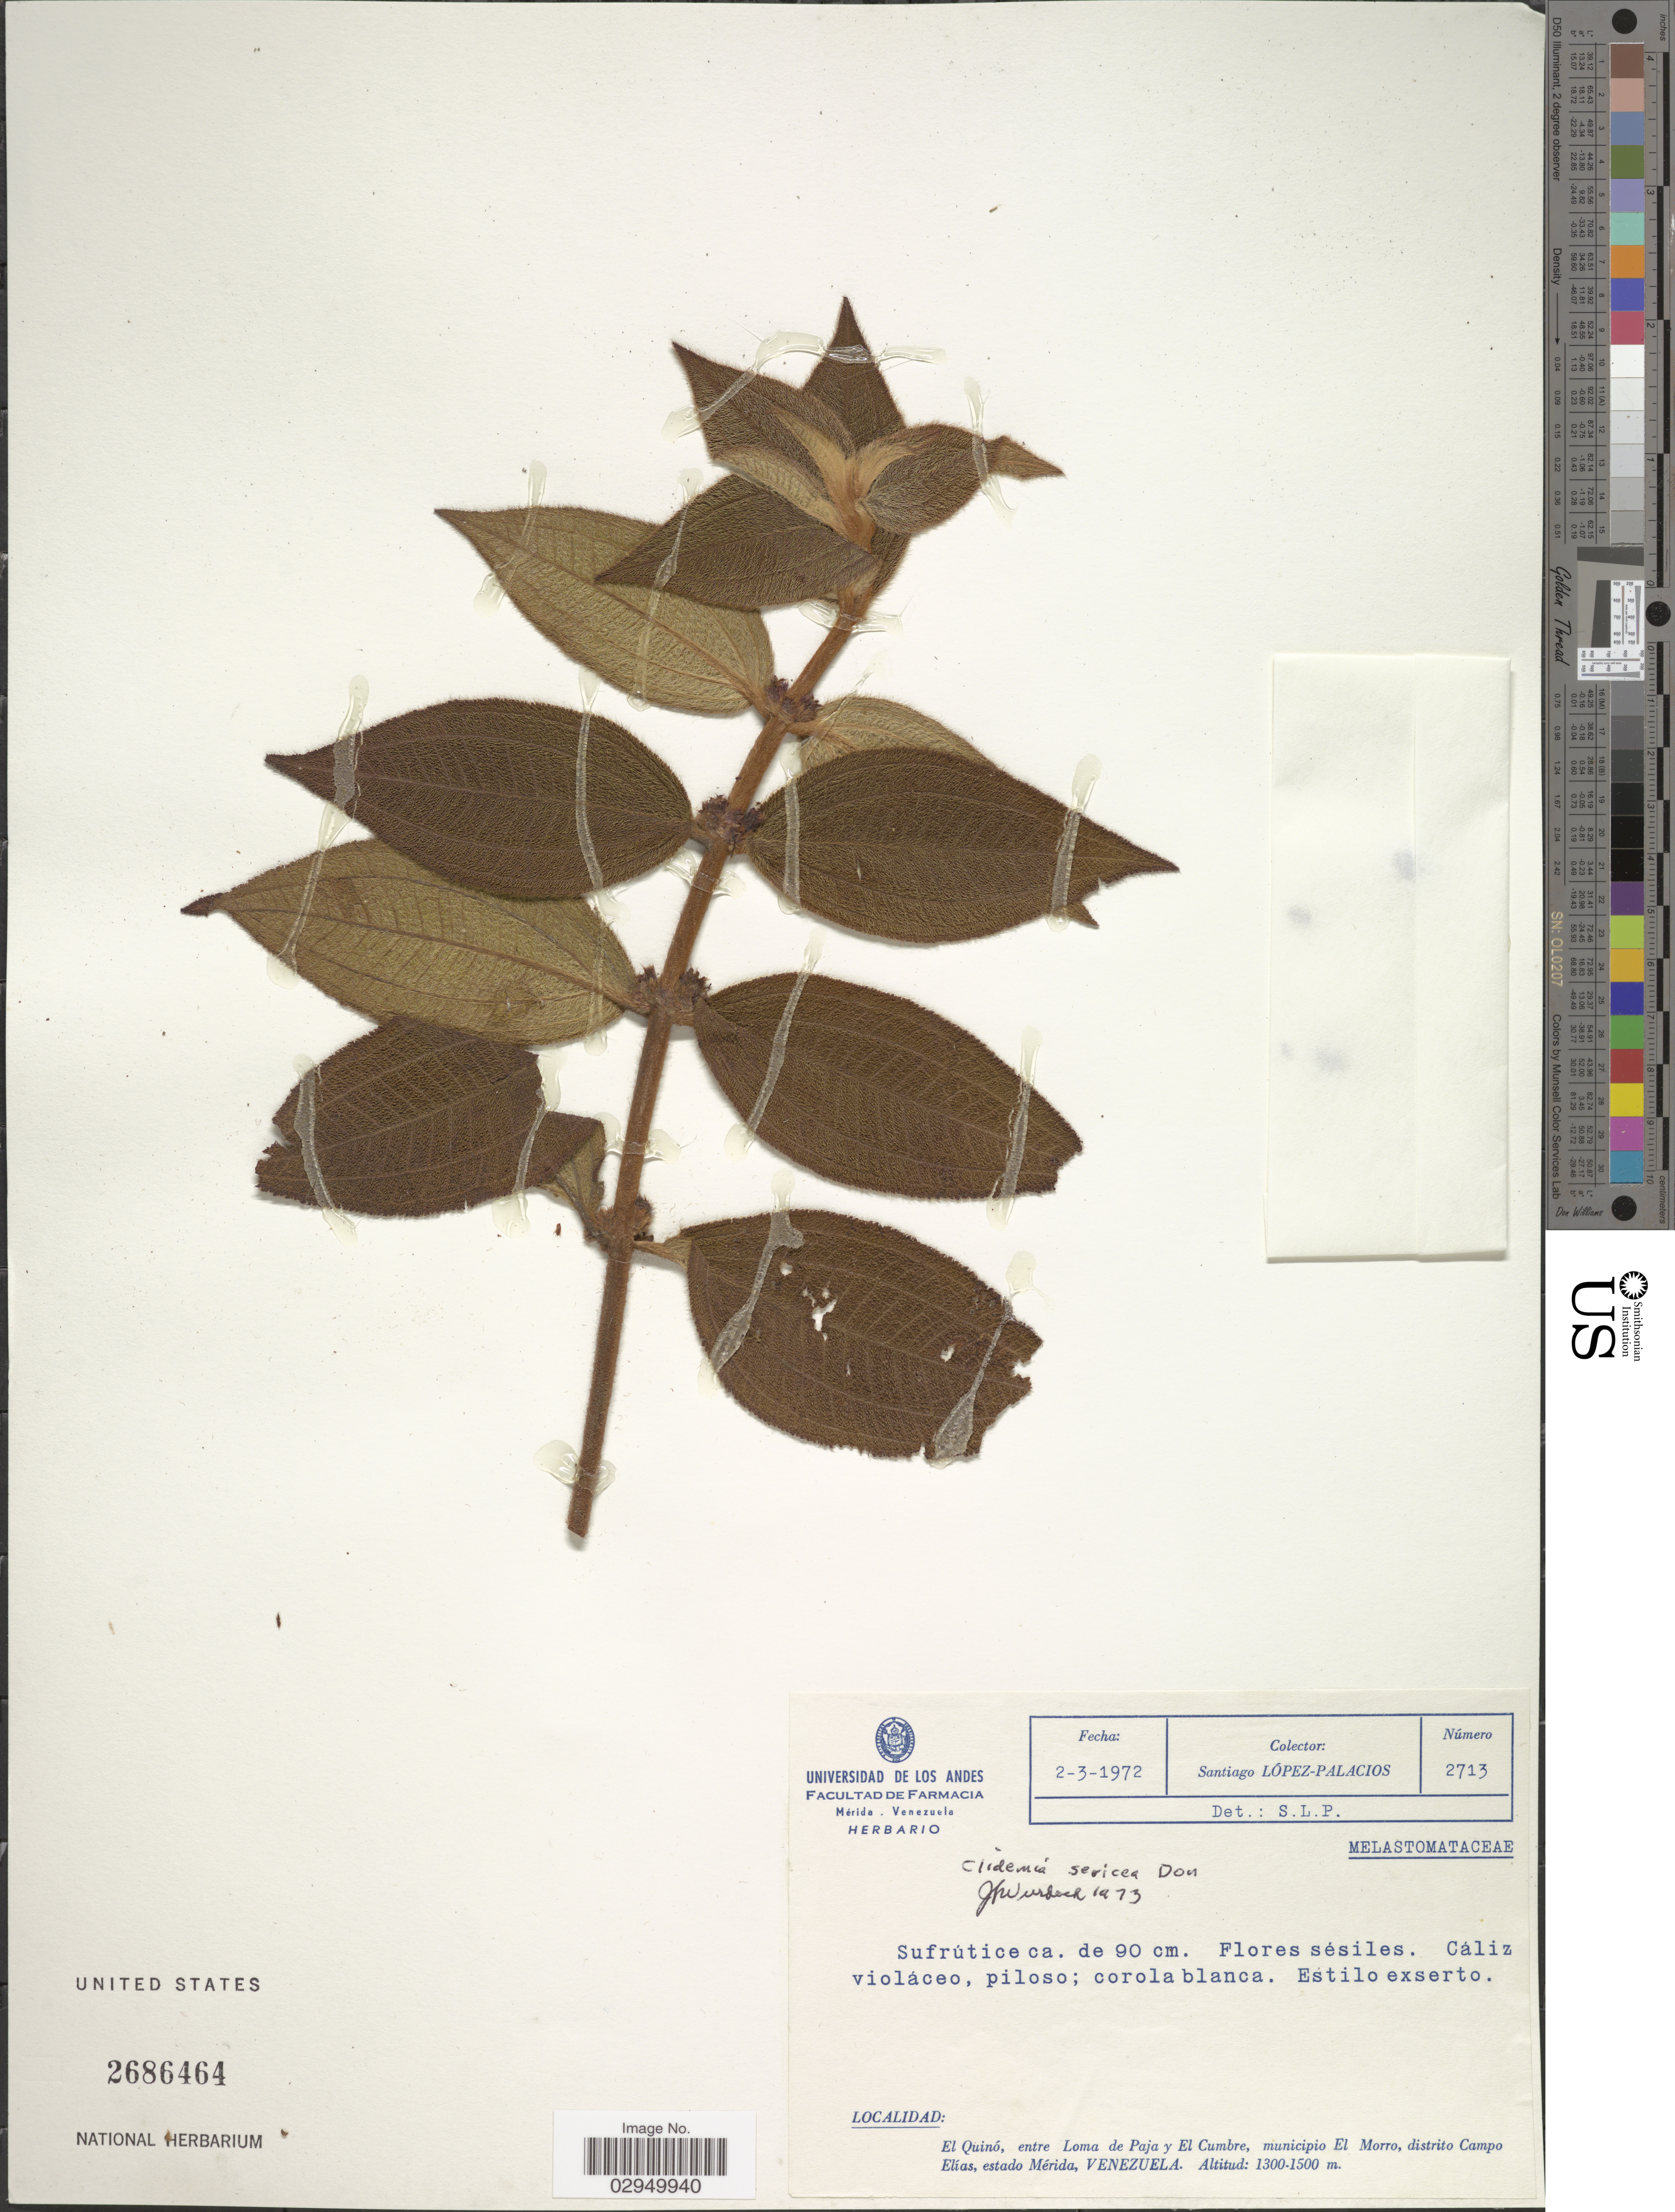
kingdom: Plantae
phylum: Tracheophyta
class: Magnoliopsida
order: Myrtales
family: Melastomataceae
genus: Clidemia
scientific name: Clidemia rubra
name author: (Aubl.) Mart.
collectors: S. López-Palacios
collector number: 2713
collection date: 1972-03-02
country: Venezuela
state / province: Mérida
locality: El Quinó, entre Loma de Paja y El Cumbre, municipio El Morro, distrito Campo Elías.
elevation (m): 1300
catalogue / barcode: US 2686464